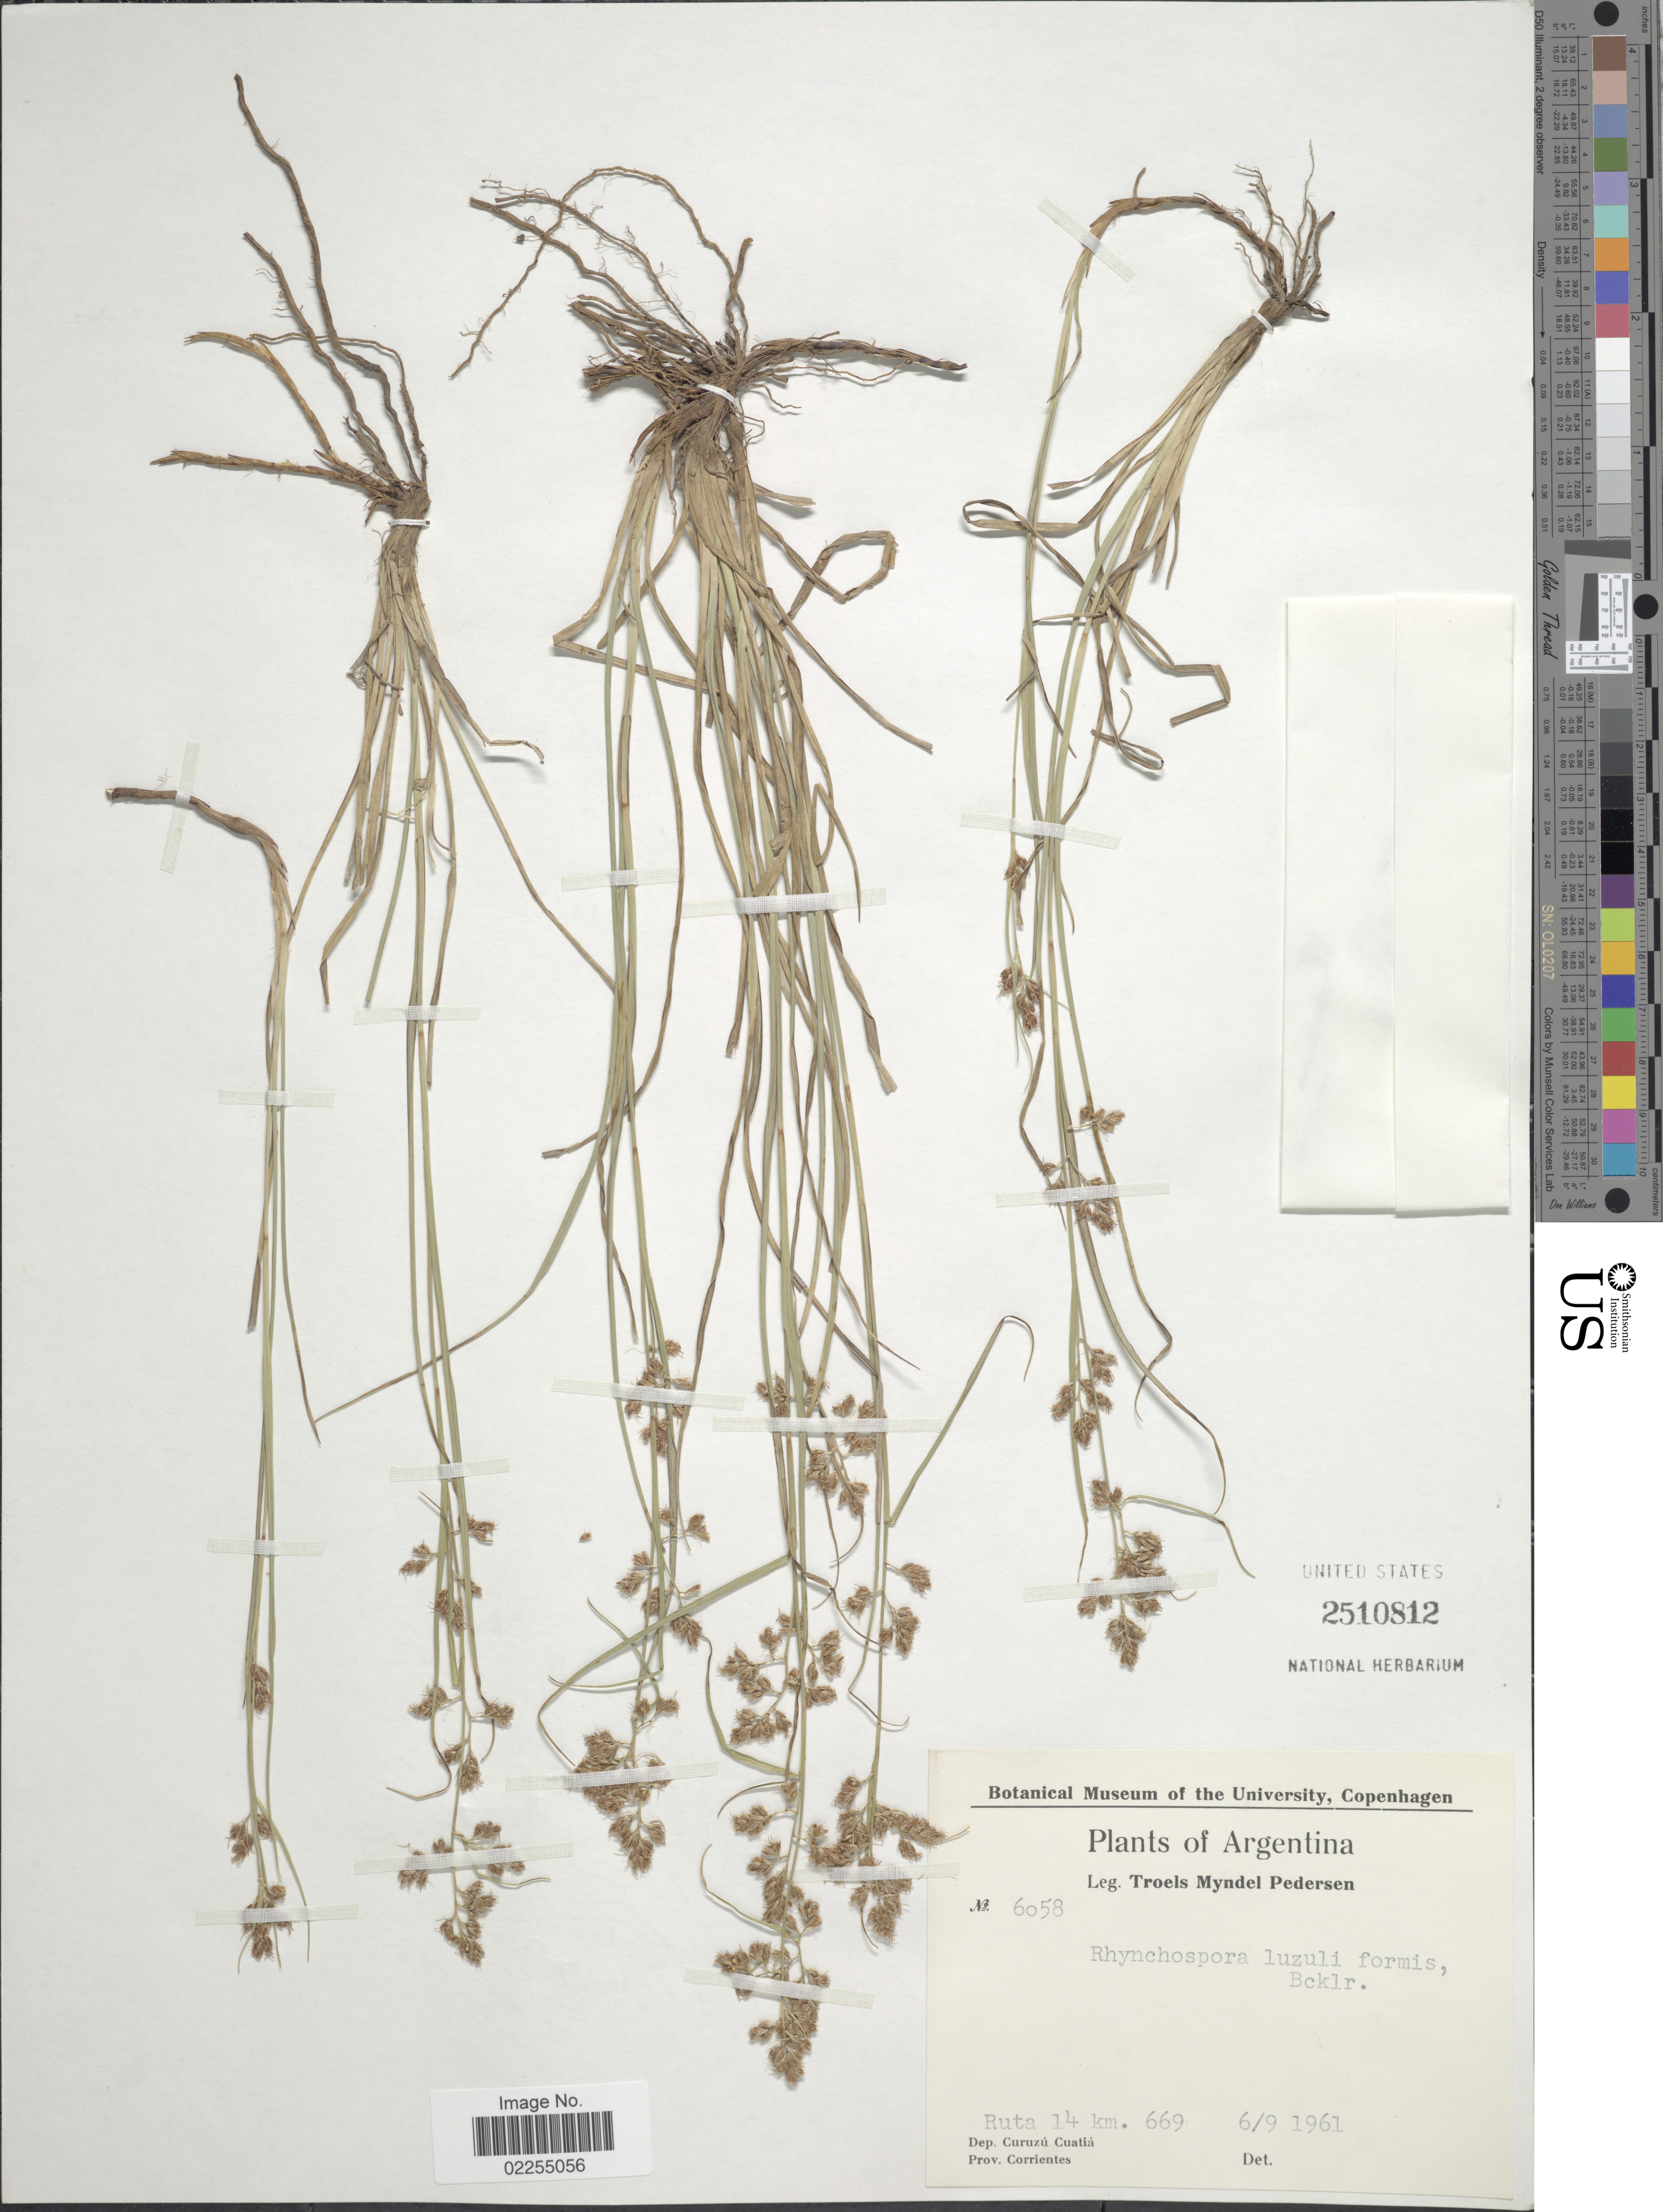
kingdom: Plantae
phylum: Tracheophyta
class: Liliopsida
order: Poales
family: Cyperaceae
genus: Rhynchospora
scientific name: Rhynchospora megapotamica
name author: (A. Spreng.) H. Pfeiff.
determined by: Filho, P. J. S. Silva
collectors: T. Pederson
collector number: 6058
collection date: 1961-09-06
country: Argentina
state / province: Corrientes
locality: Ruta 14 km. Dep, Curuzu Cuatia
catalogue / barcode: US 2510812